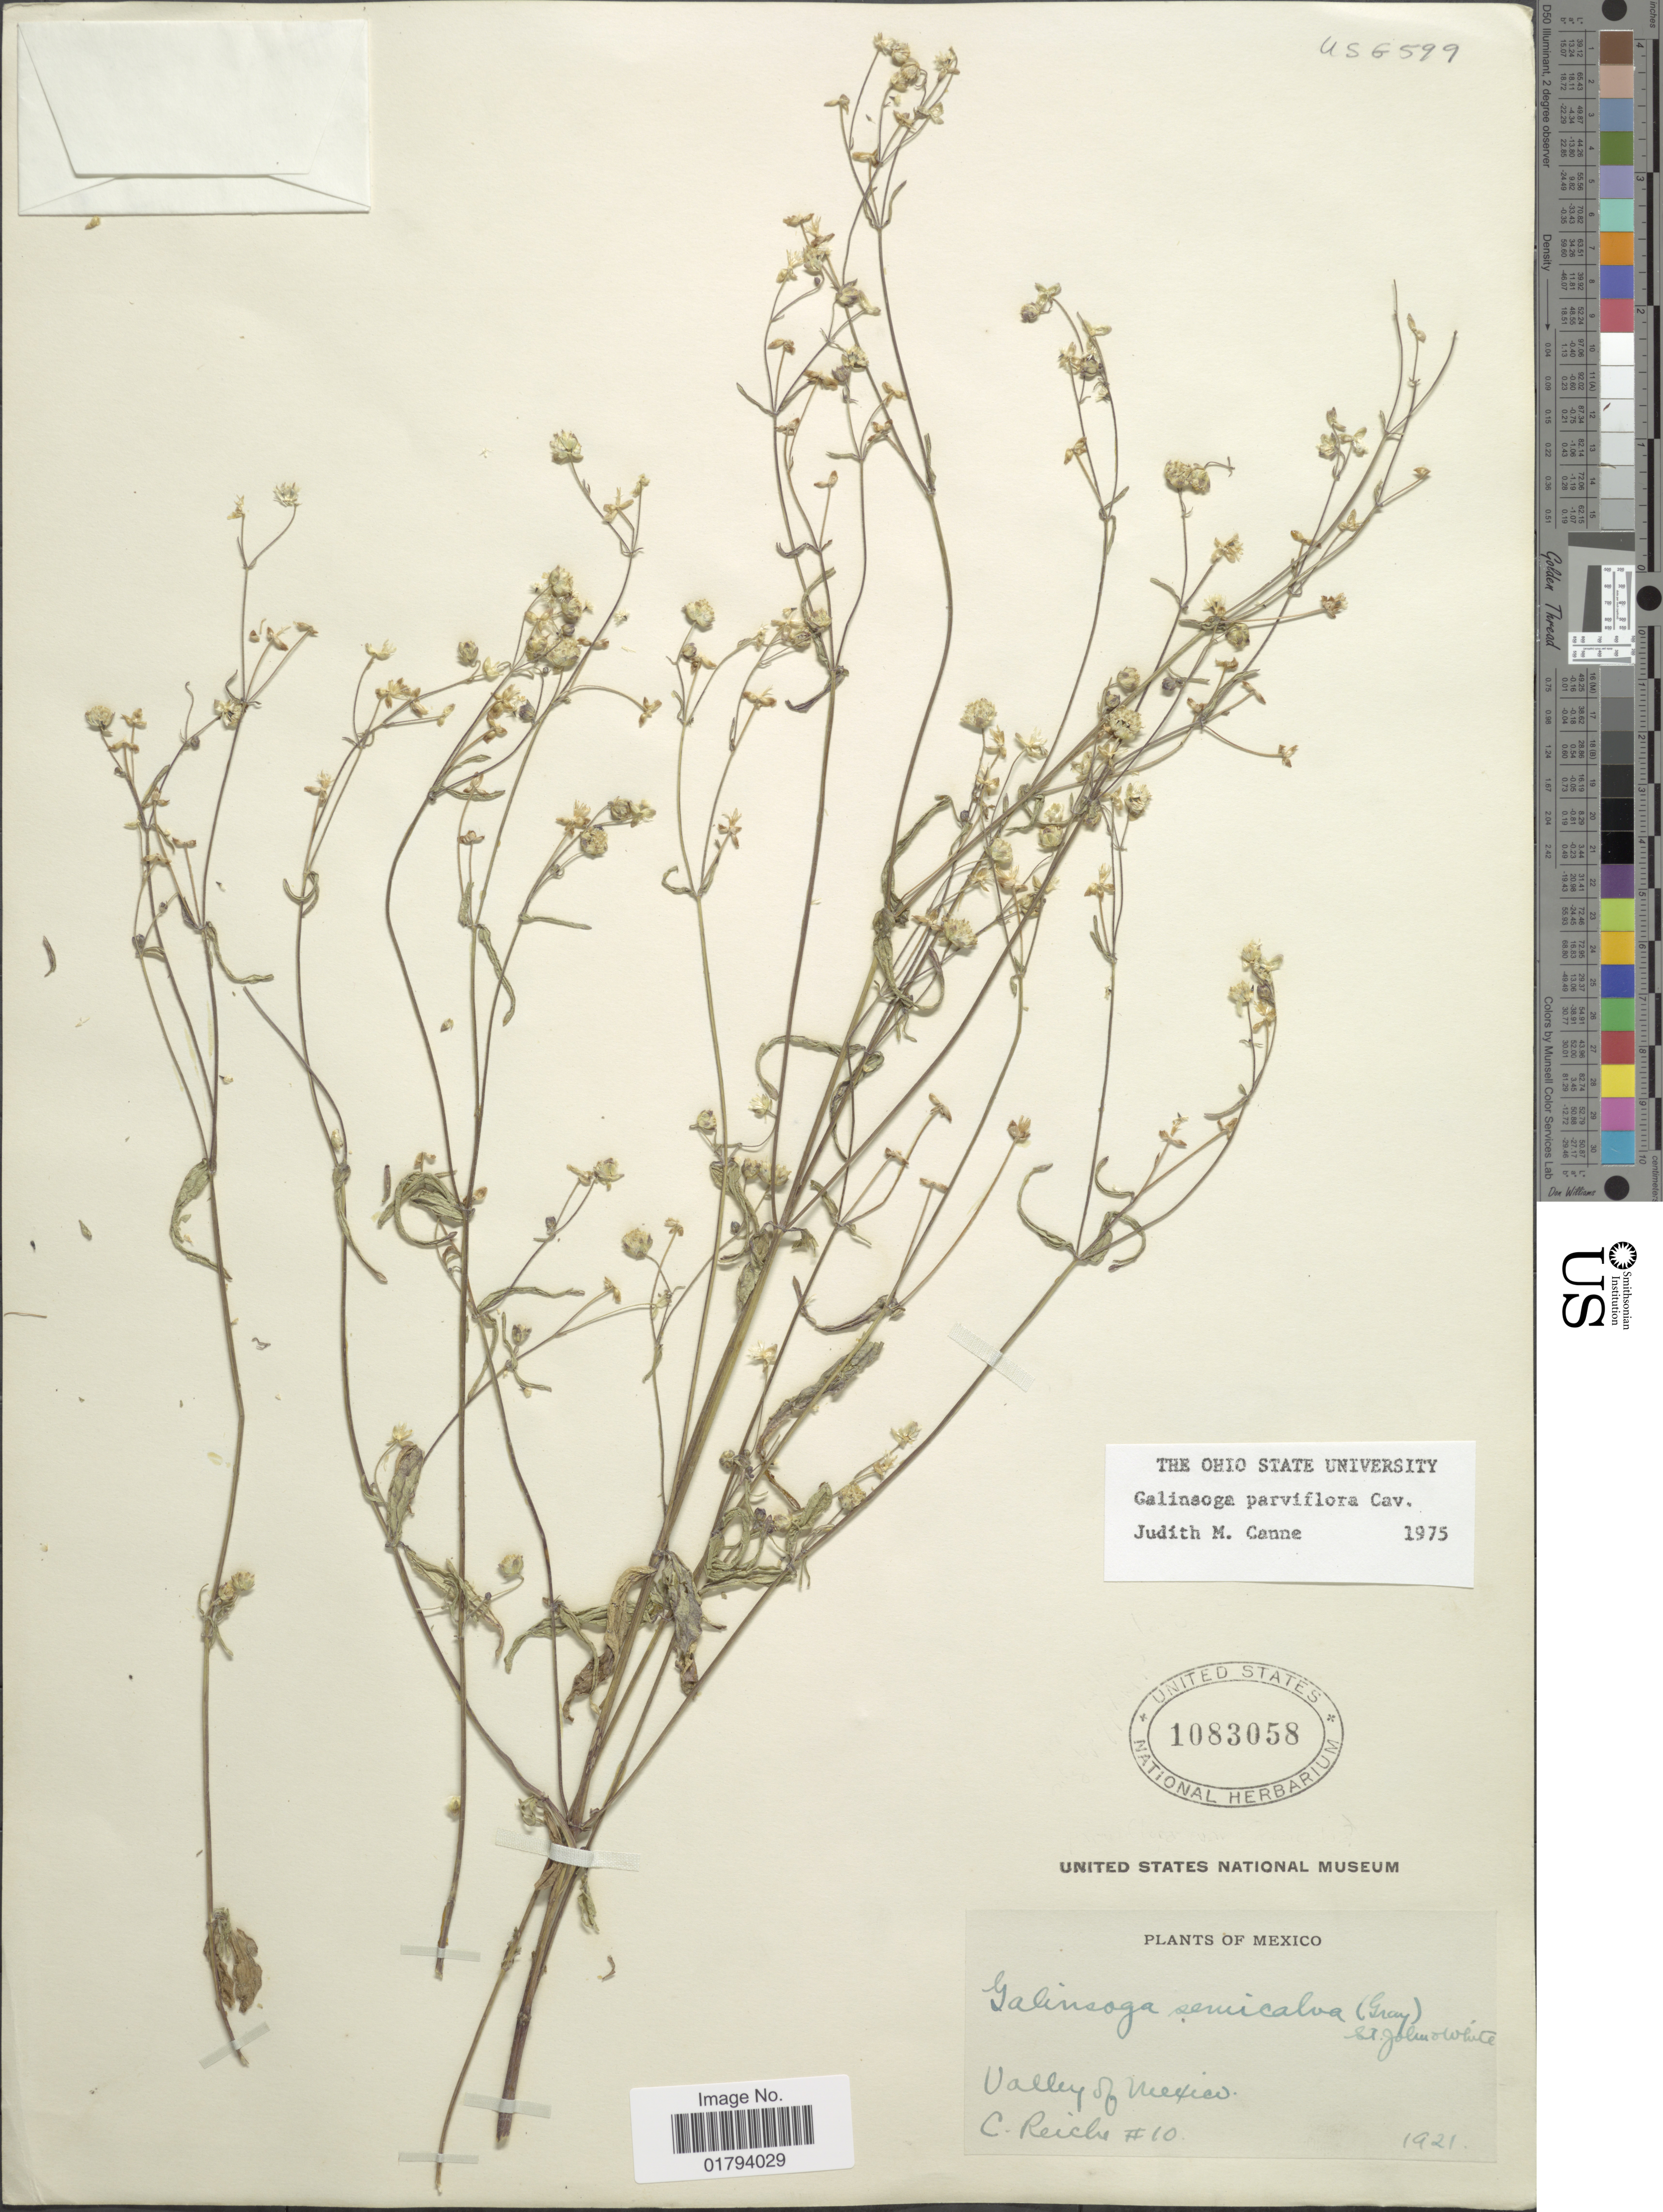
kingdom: Plantae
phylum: Tracheophyta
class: Magnoliopsida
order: Asterales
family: Asteraceae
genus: Galinsoga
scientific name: Galinsoga parviflora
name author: Cav.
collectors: Reiche, C.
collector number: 10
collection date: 1921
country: Mexico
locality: Valley of Mexico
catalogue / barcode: US 1083058